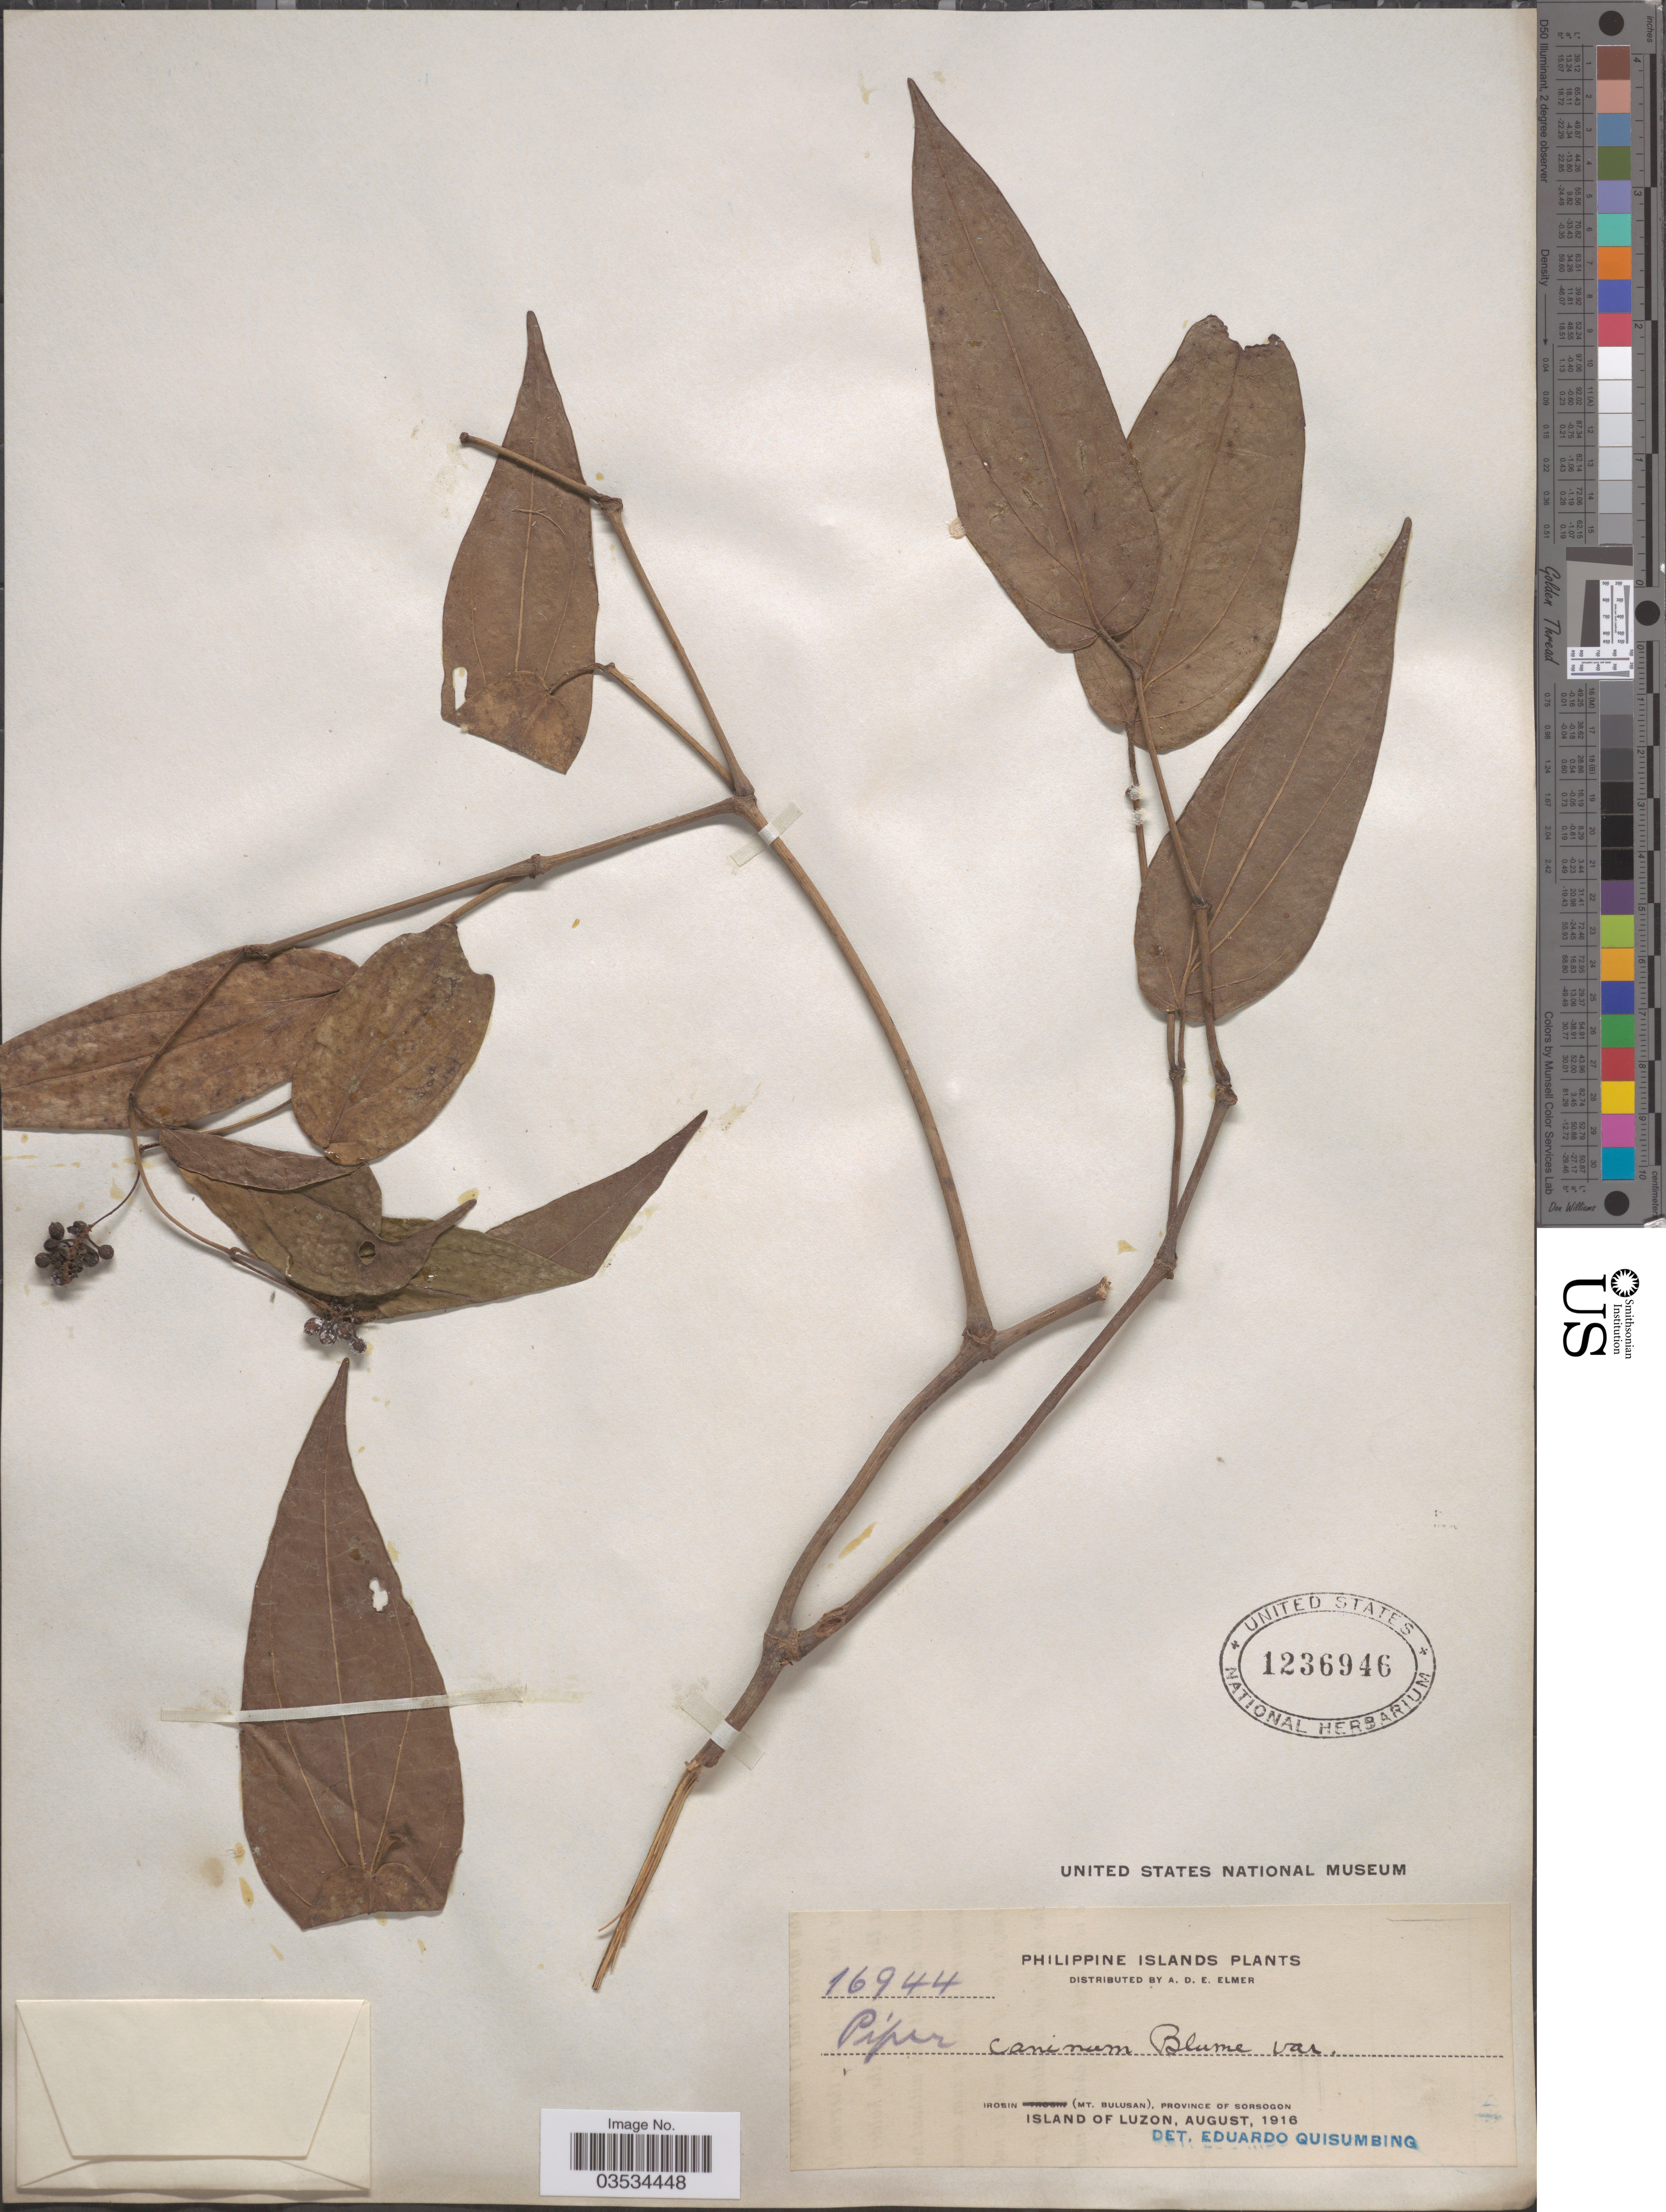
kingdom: Plantae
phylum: Tracheophyta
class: Magnoliopsida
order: Piperales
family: Piperaceae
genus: Piper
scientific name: Piper caninum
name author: Blume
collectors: A. D. E. Elmer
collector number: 16944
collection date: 1916-08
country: Philippines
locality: Philippine Islands. Irosin (Mt. Bulusan), Province of Sorsogon. Island of Luzon.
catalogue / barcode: US 1236946